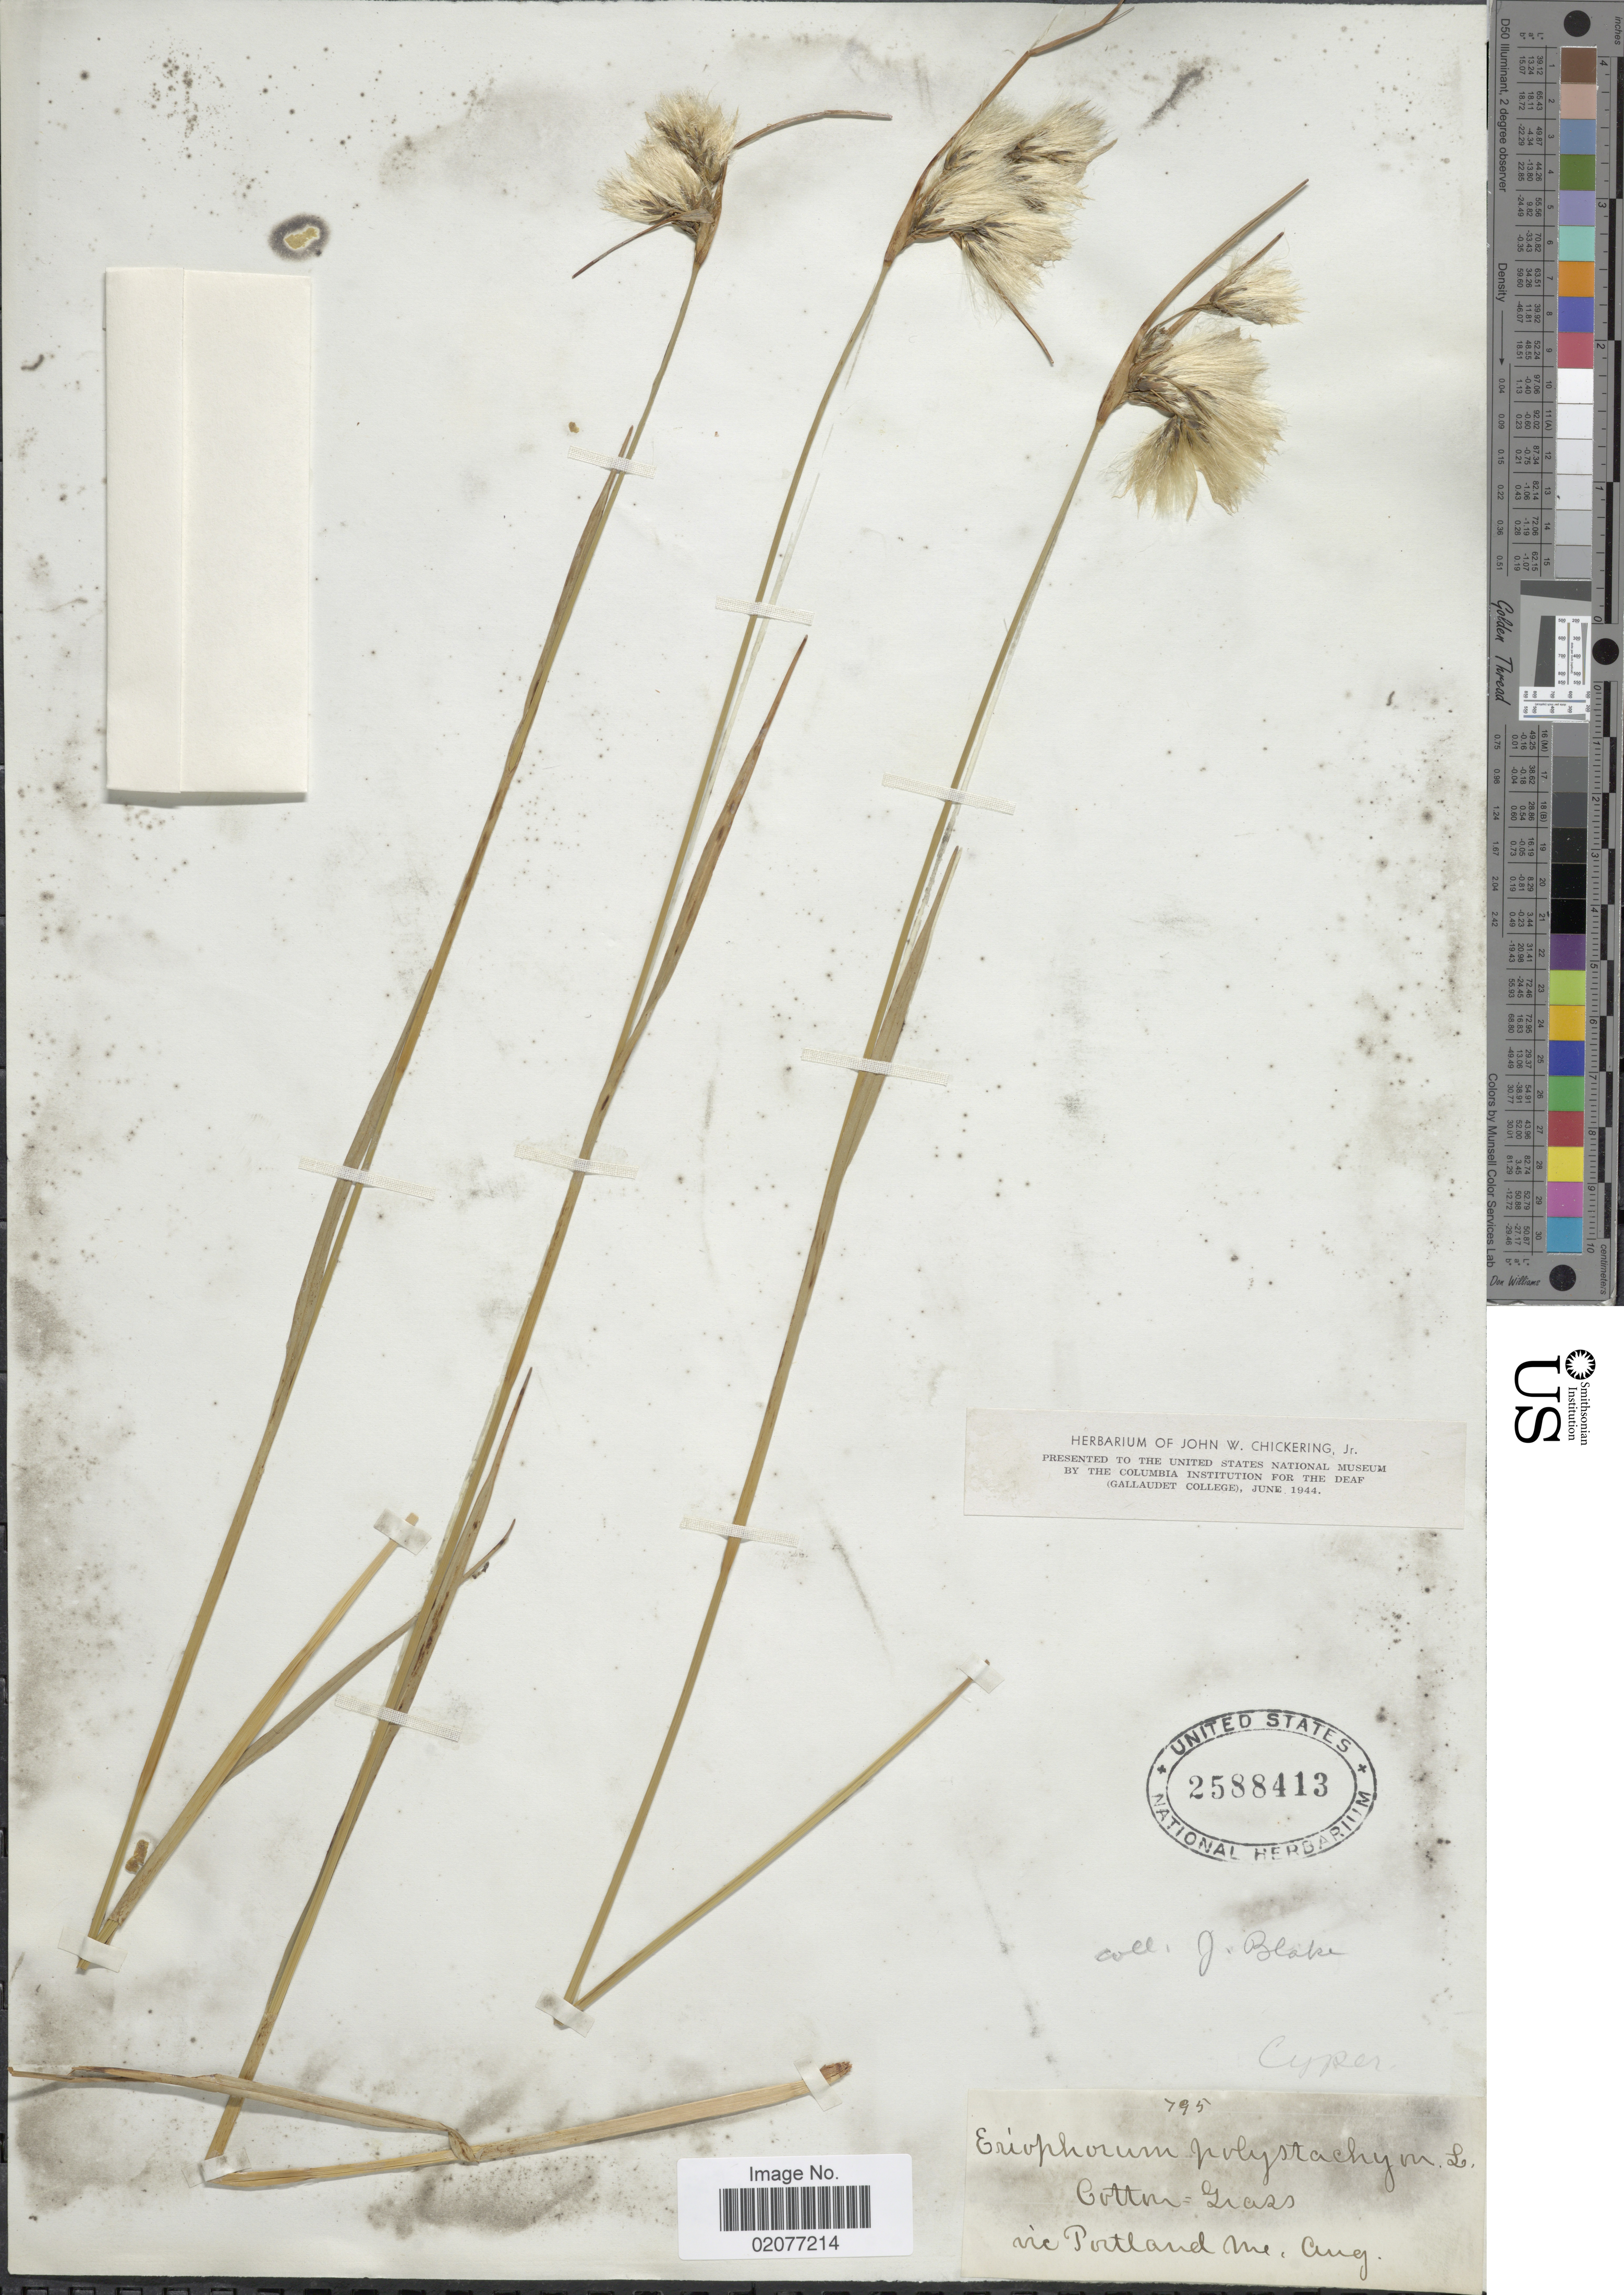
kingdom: Plantae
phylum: Tracheophyta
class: Liliopsida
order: Poales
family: Cyperaceae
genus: Eriophorum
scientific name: Eriophorum angustifolium subsp. angustifolium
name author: Honck.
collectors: ex herb. J.W. Chickering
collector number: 795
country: United States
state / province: Maine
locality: Vic. Portland Me.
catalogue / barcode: US 2588413